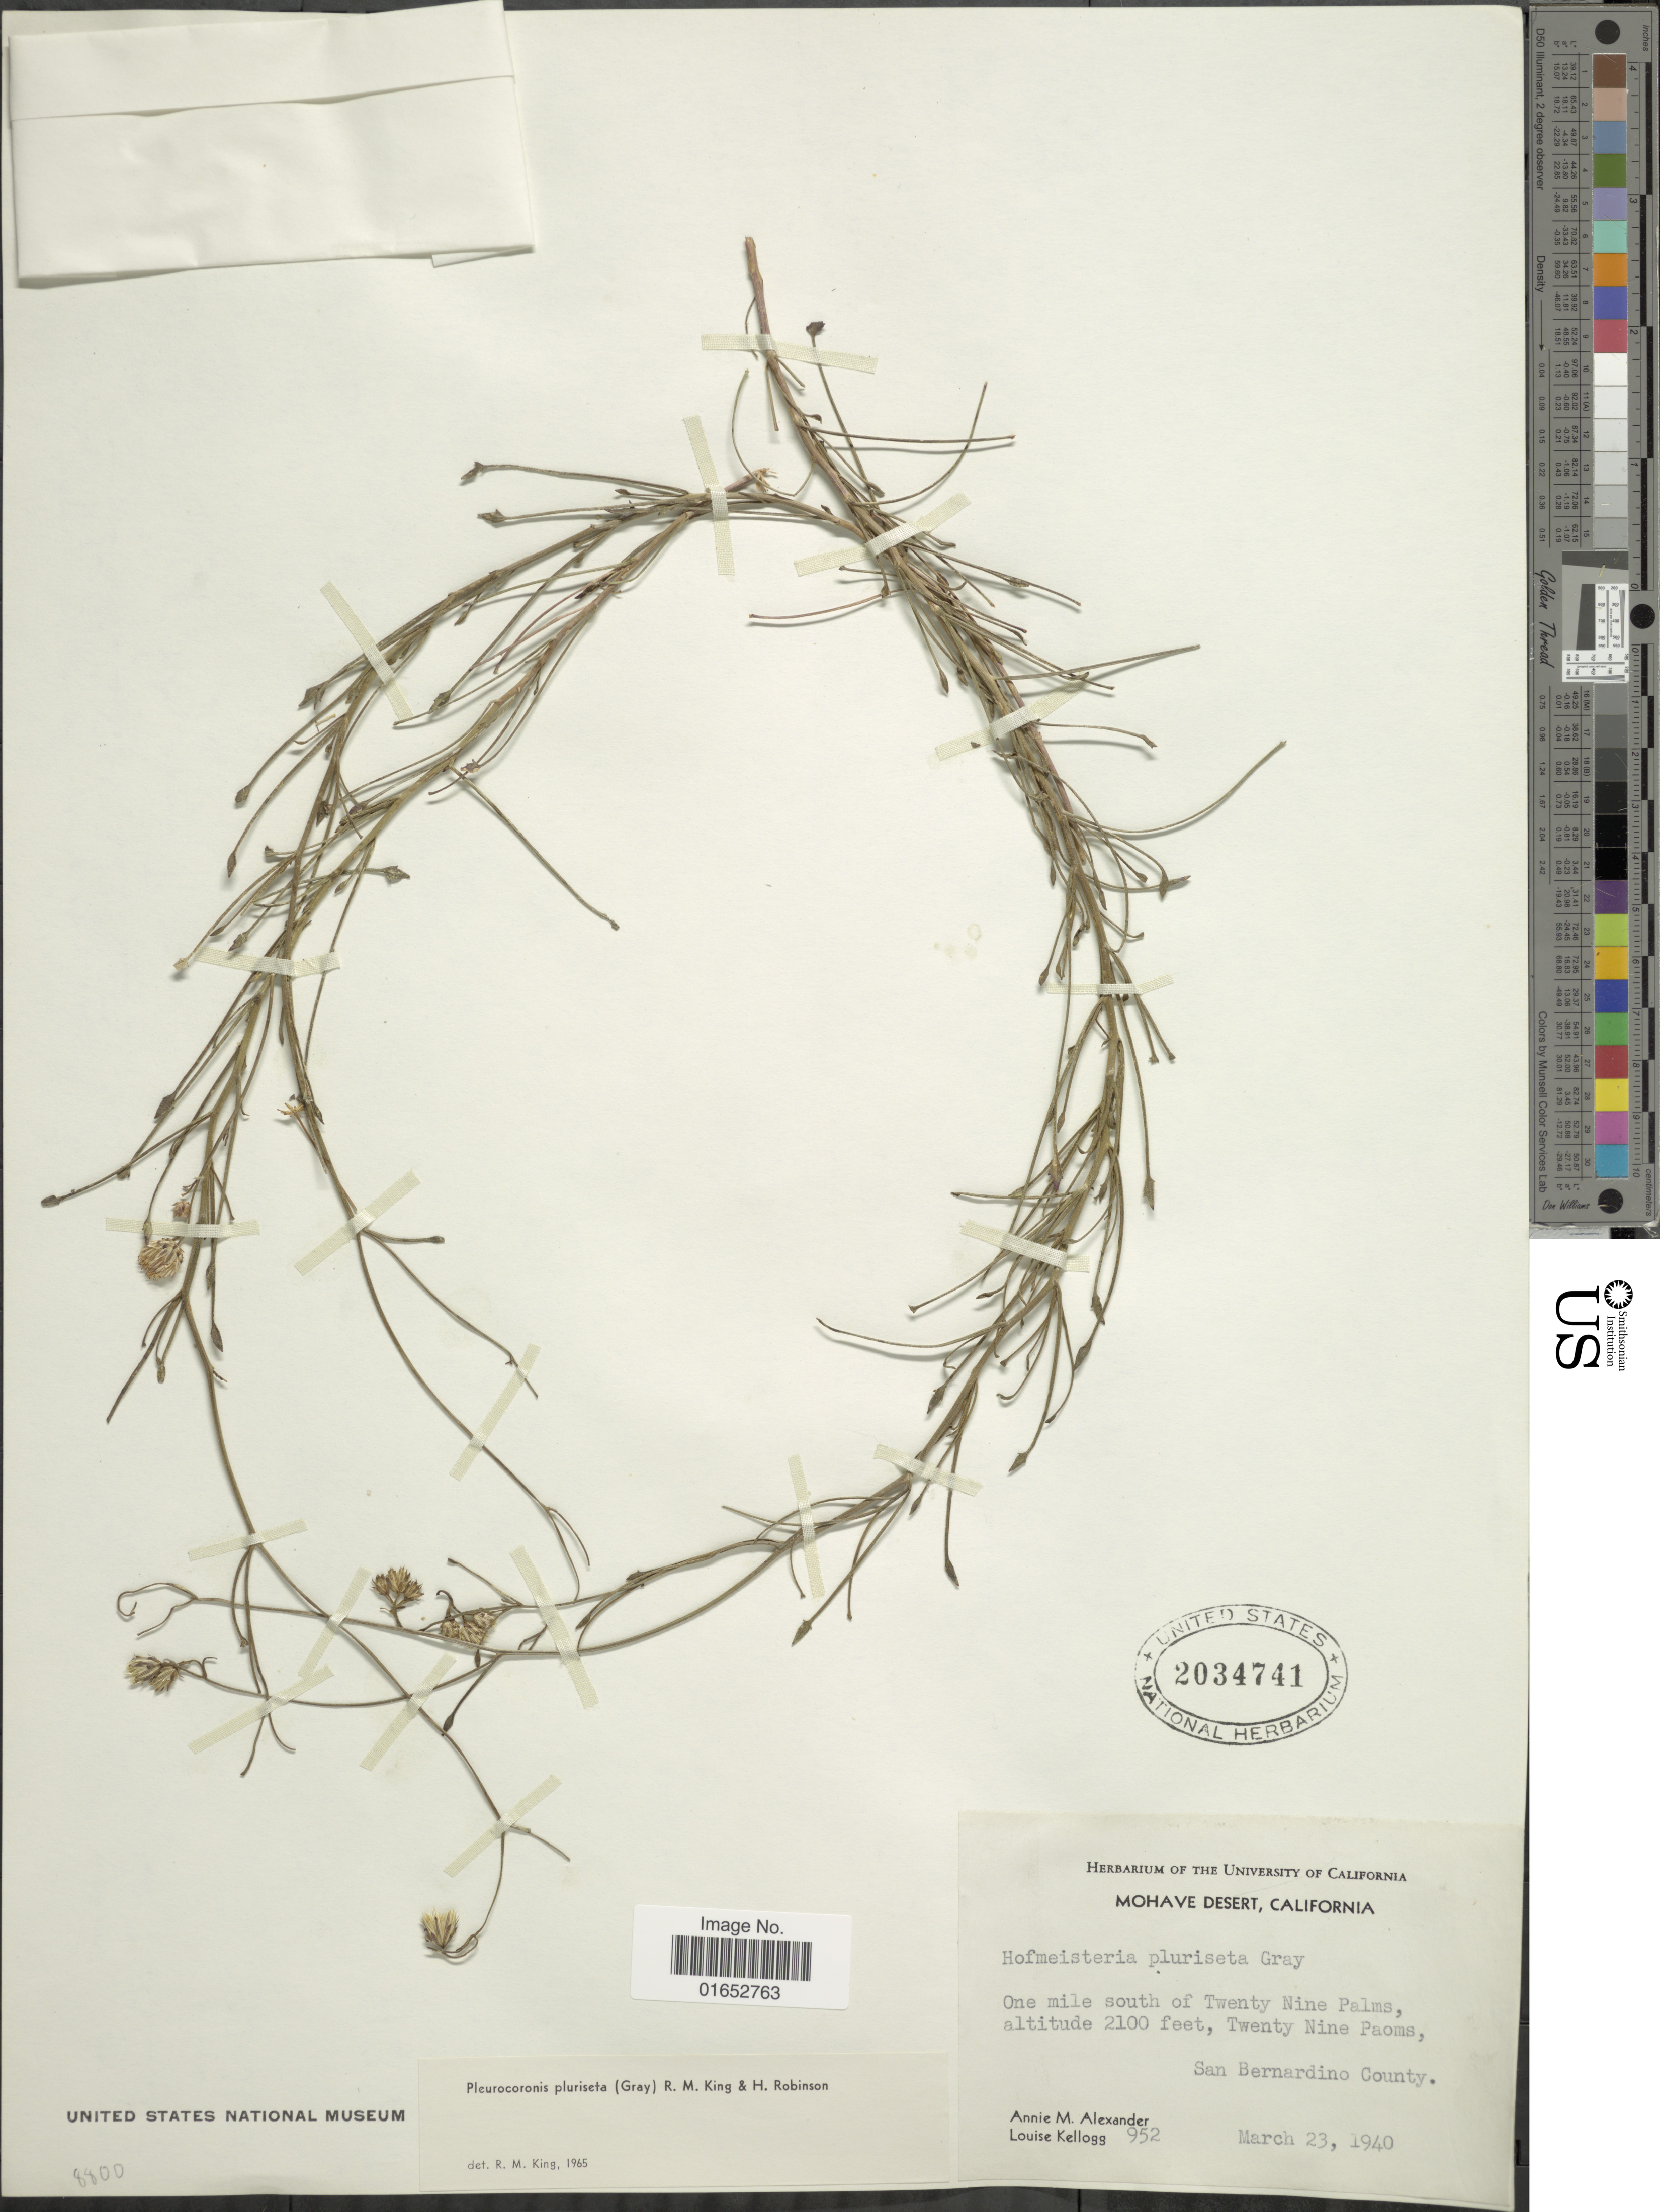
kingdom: Plantae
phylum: Tracheophyta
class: Magnoliopsida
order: Asterales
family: Asteraceae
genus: Pleurocoronis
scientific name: Pleurocoronis pluriseta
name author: (A. Gray) R.M. King & H. Rob.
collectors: A. M. Alexander & L. Kellogg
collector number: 952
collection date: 1940-03-23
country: United States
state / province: California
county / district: San Bernardino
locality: Mohave Desert, One mile south of Twenty Nine Palms, Twenty Nine Paoms, San Bernardino County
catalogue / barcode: US 2034741